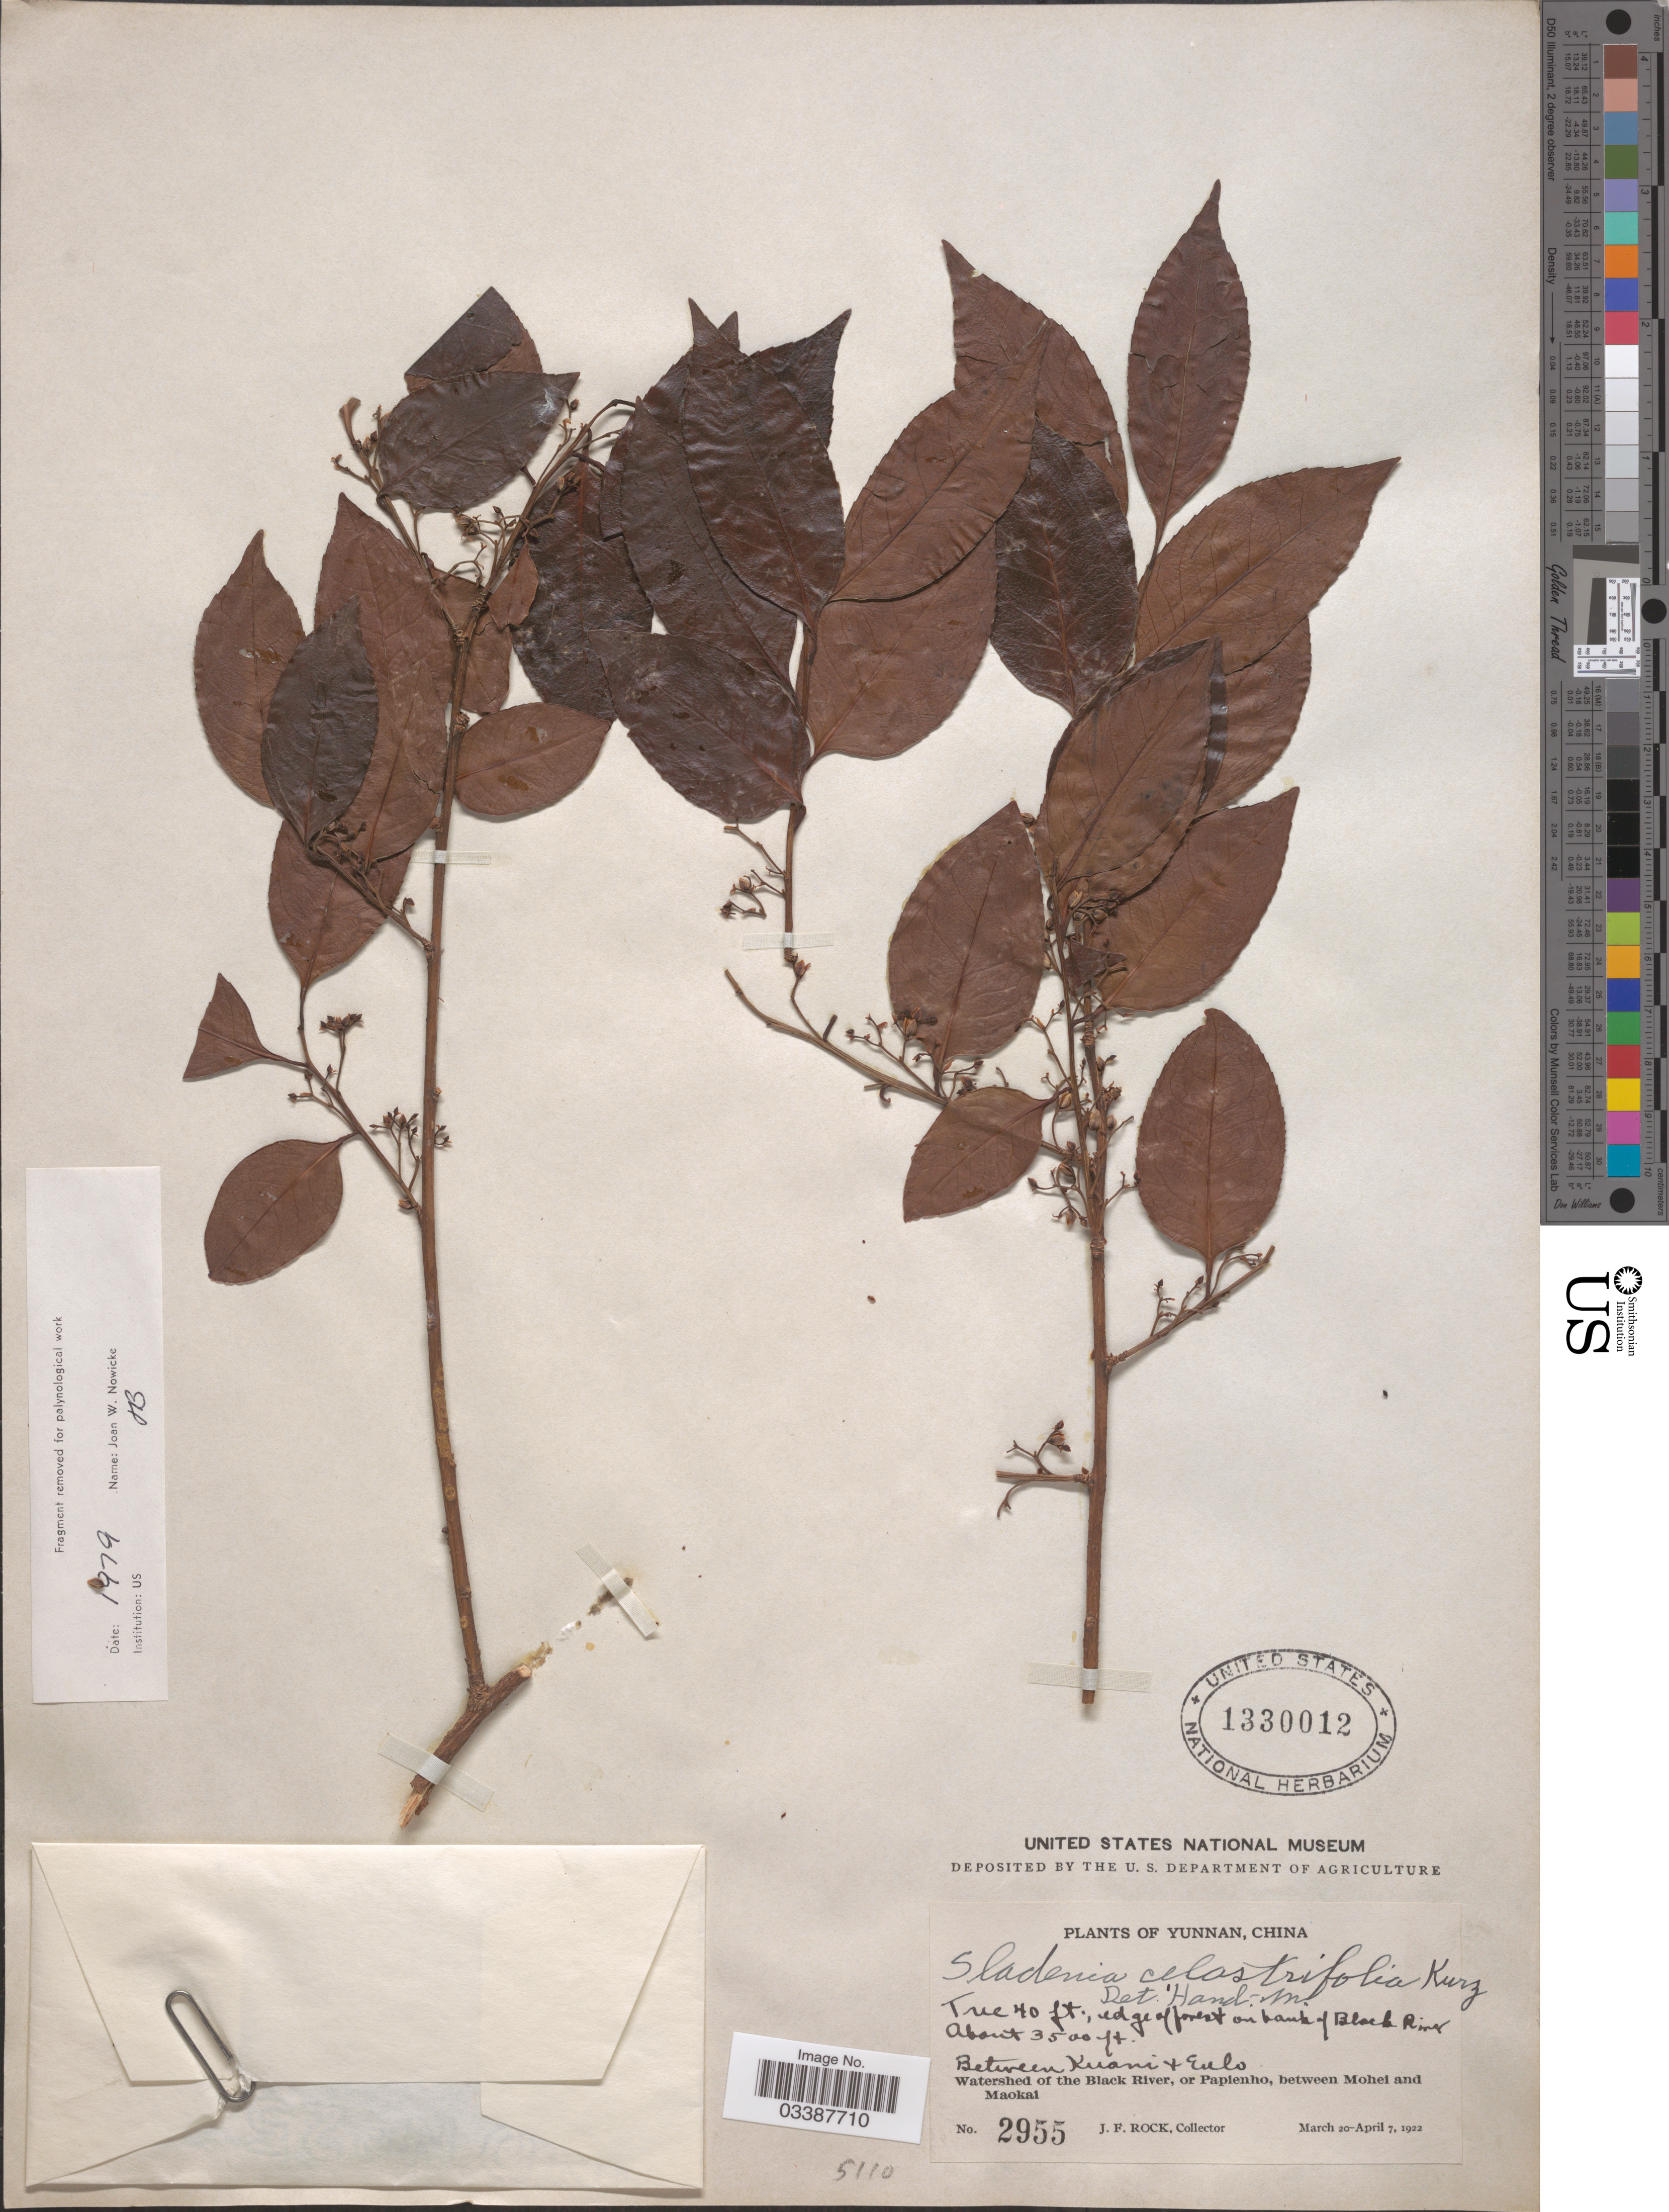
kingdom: Plantae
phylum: Tracheophyta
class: Magnoliopsida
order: Ericales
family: Sladeniaceae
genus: Sladenia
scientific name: Sladenia celastrifolia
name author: Kurz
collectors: J. Rock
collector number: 2955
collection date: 1922-03-20/1922-04-07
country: China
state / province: Yunnan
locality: Edge of forest on bank of Black River. Between Kuani & Enlo. Watershed of the Black River, or Papienho, between Mohei and Maokai.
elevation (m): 1067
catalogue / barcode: US 1330012